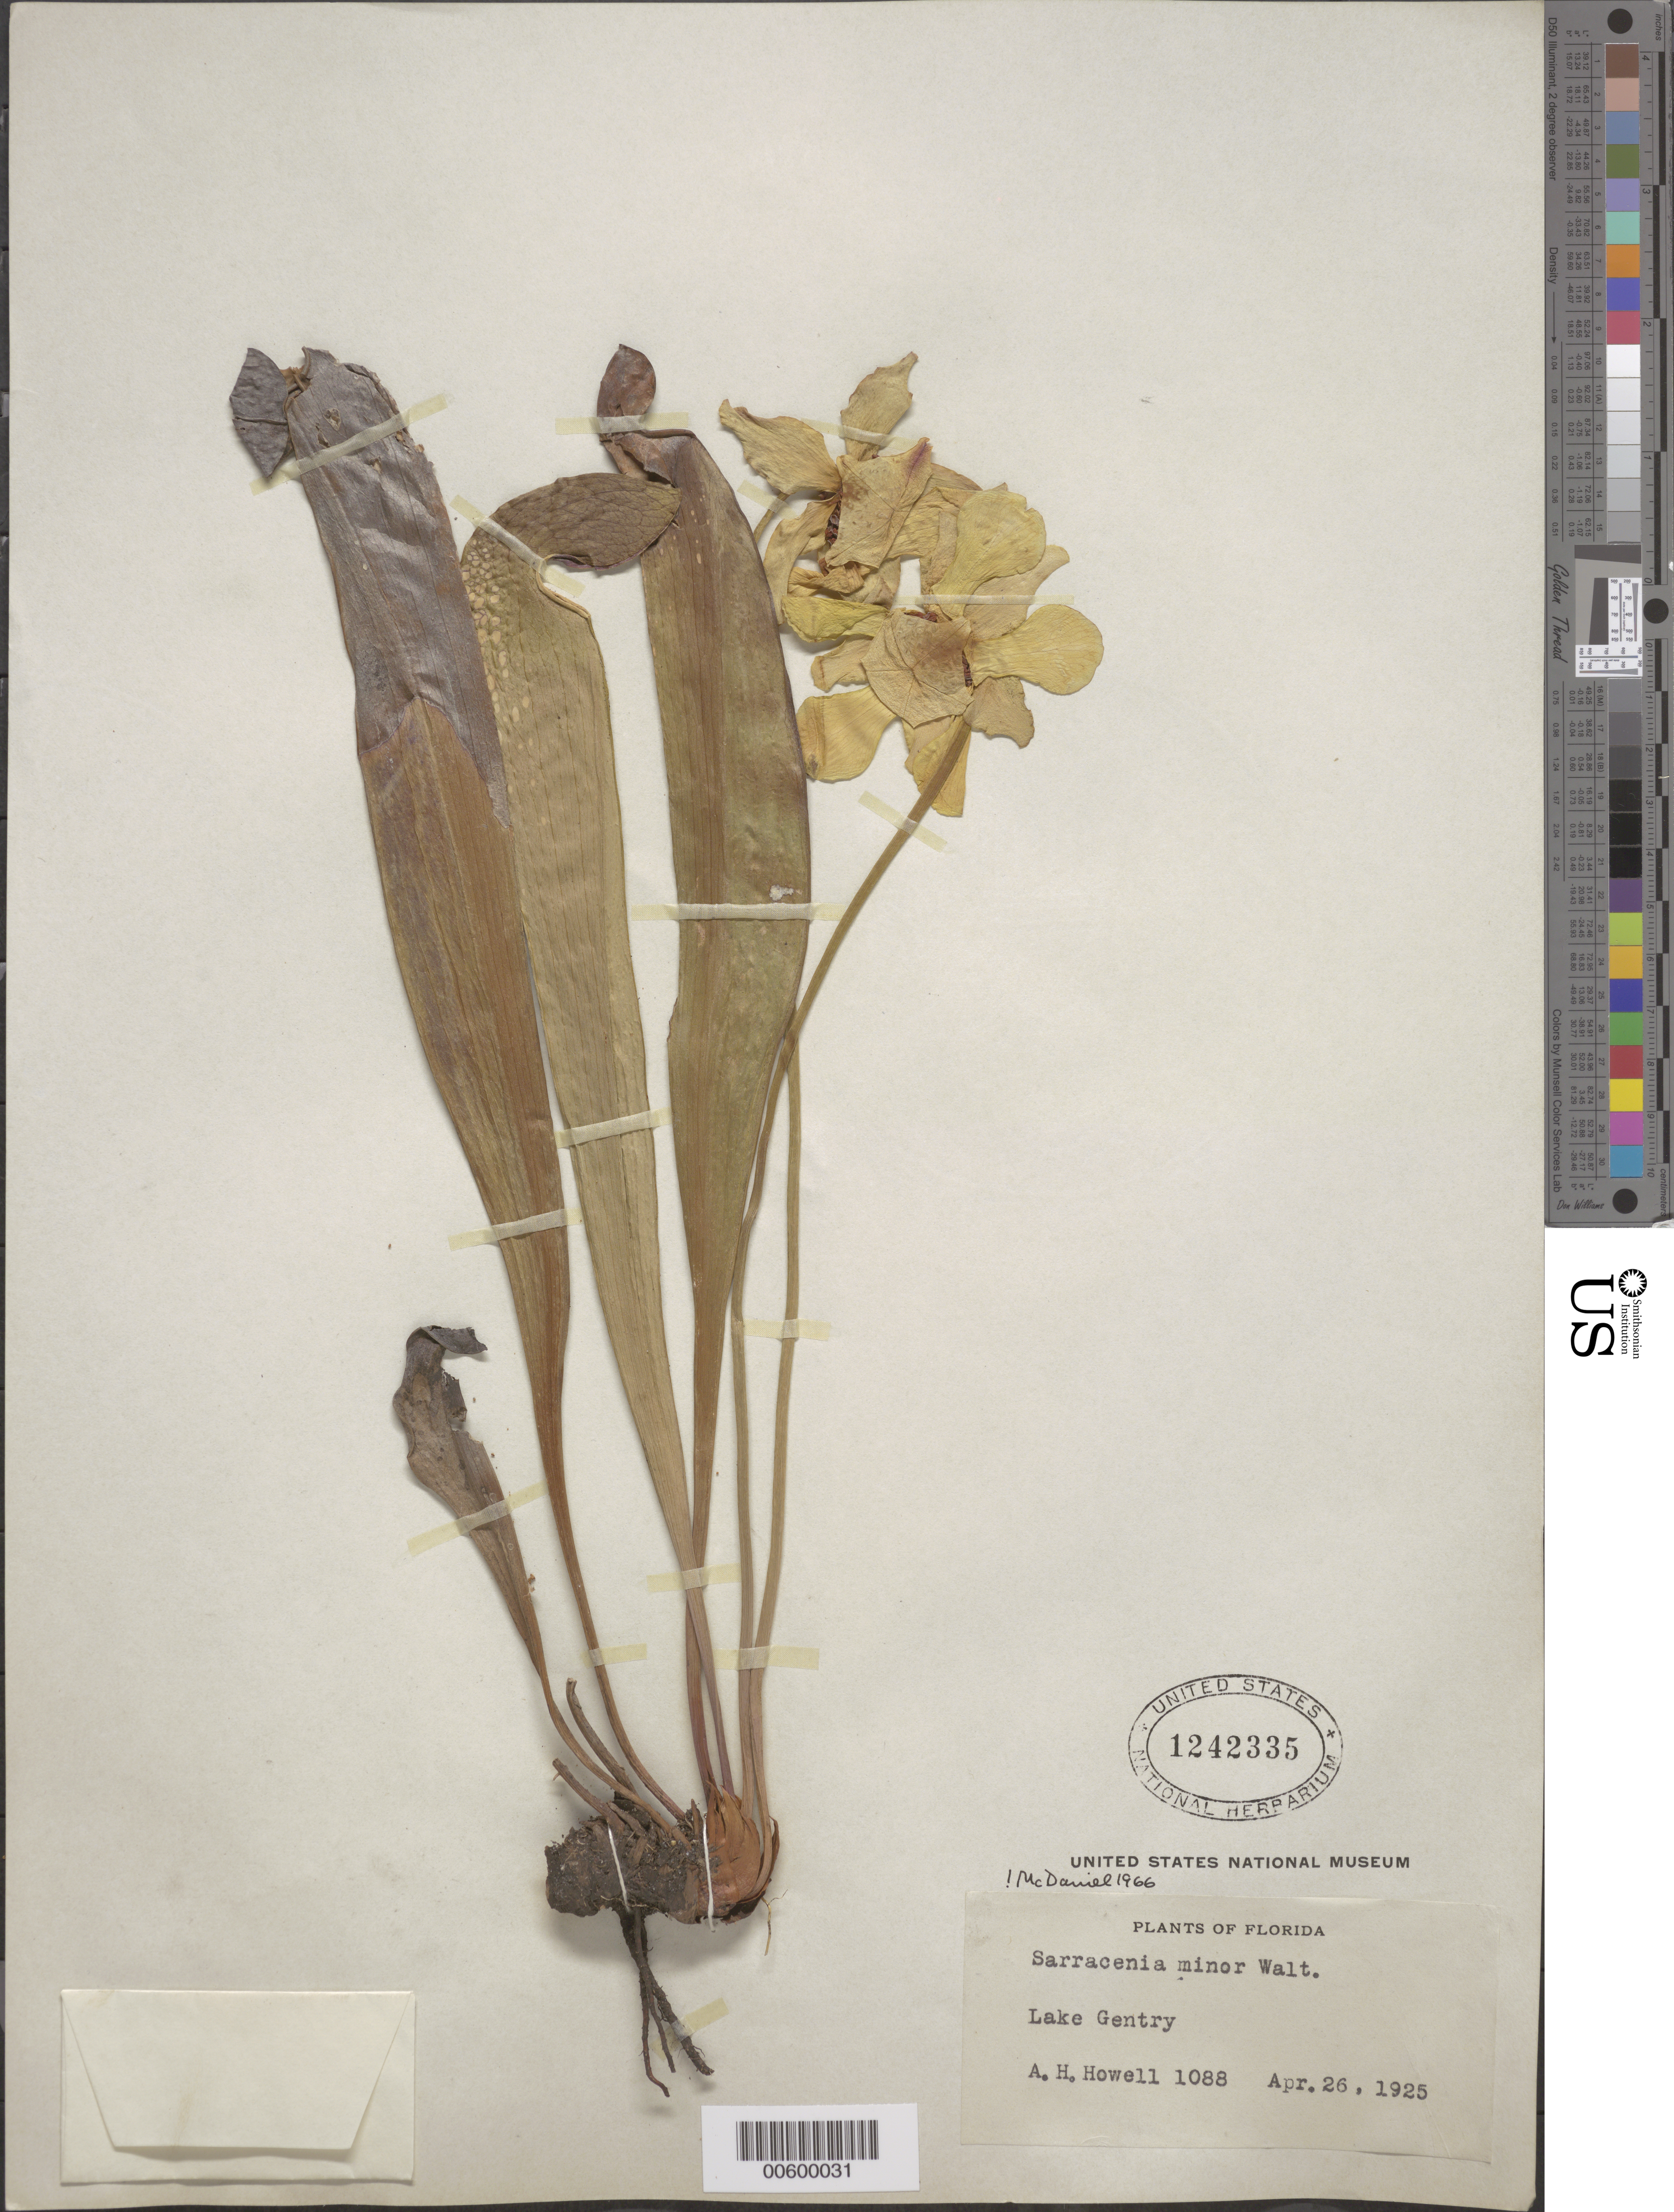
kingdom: Plantae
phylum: Tracheophyta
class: Magnoliopsida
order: Ericales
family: Sarraceniaceae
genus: Sarracenia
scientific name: Sarracenia minor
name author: Walter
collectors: A. H. Howell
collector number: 1088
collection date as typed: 26 Apr 1925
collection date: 1925-04-26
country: United States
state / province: Florida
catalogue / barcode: US 1242335